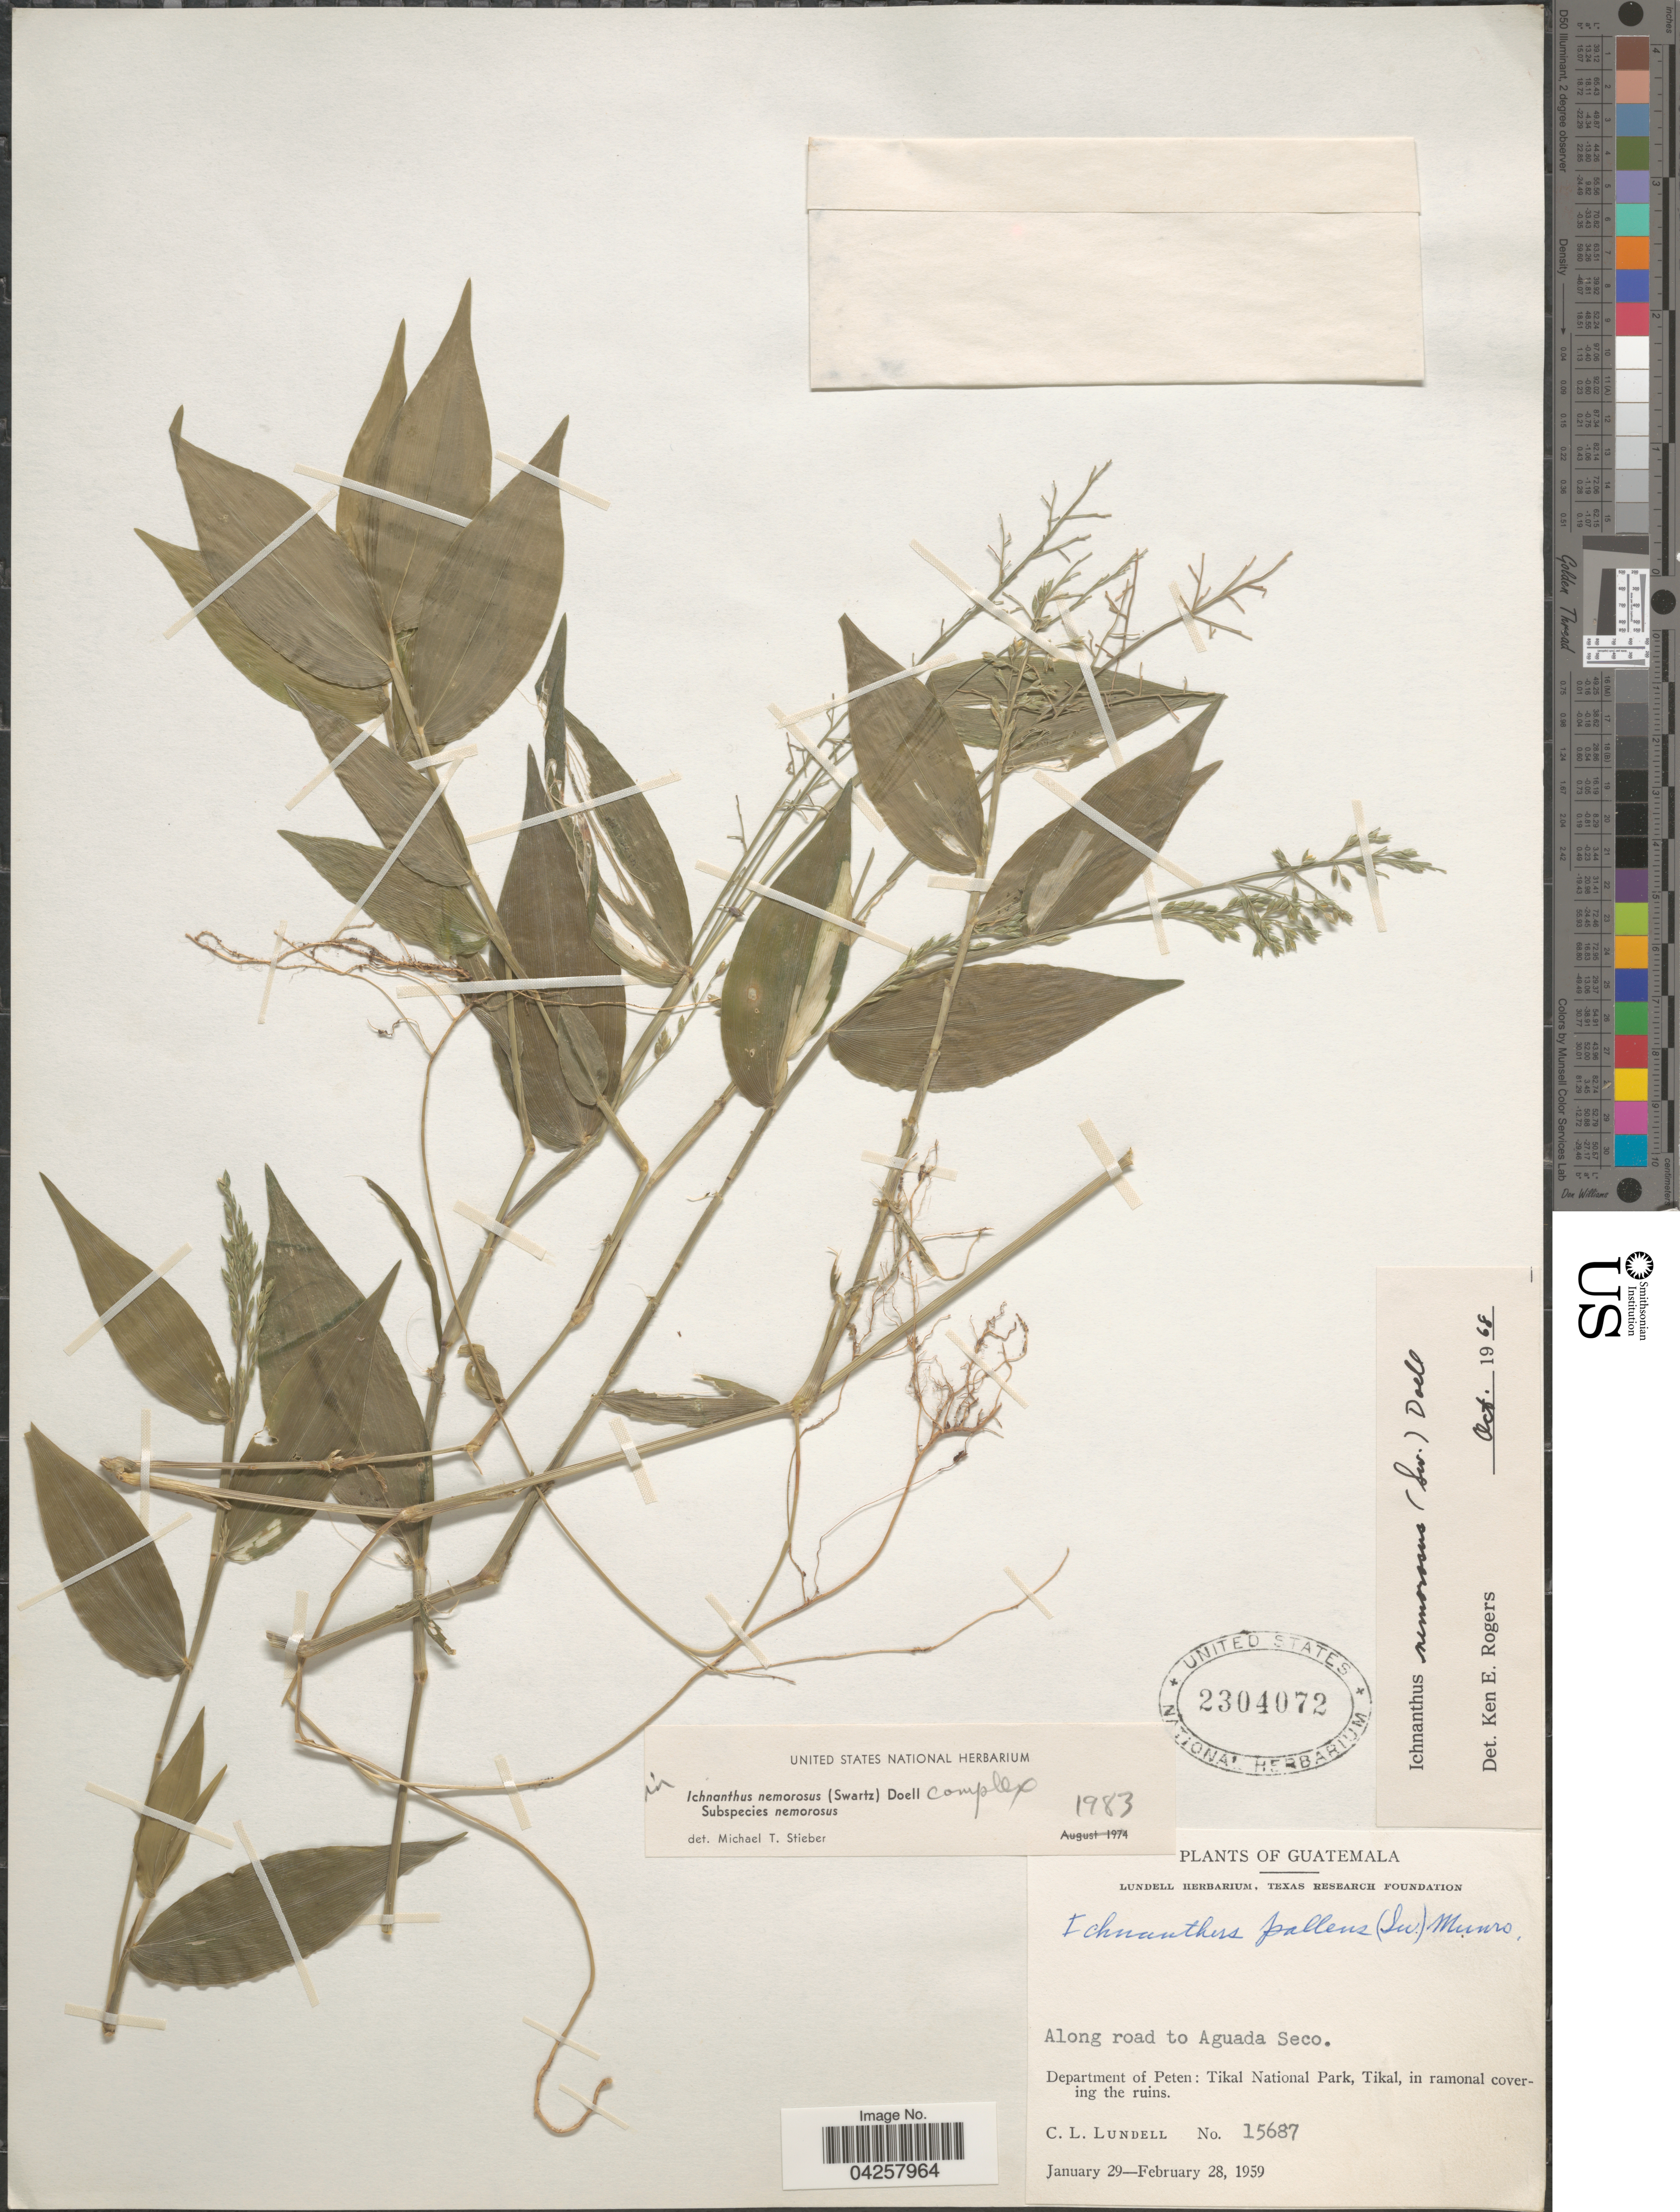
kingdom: Plantae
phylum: Tracheophyta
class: Liliopsida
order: Poales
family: Poaceae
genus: Hildaea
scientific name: Hildaea nemorosa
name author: (Sw.) C. Silva & R.P. Oliveira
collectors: C. L. Lundell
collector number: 15687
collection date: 1959-01-29/1959-02-28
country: Guatemala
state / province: El Peten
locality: Along road to Aguada Seco. Department of Peten: Tikal National Park, Tikal, in ramonal covering the ruins.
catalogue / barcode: US 2304072